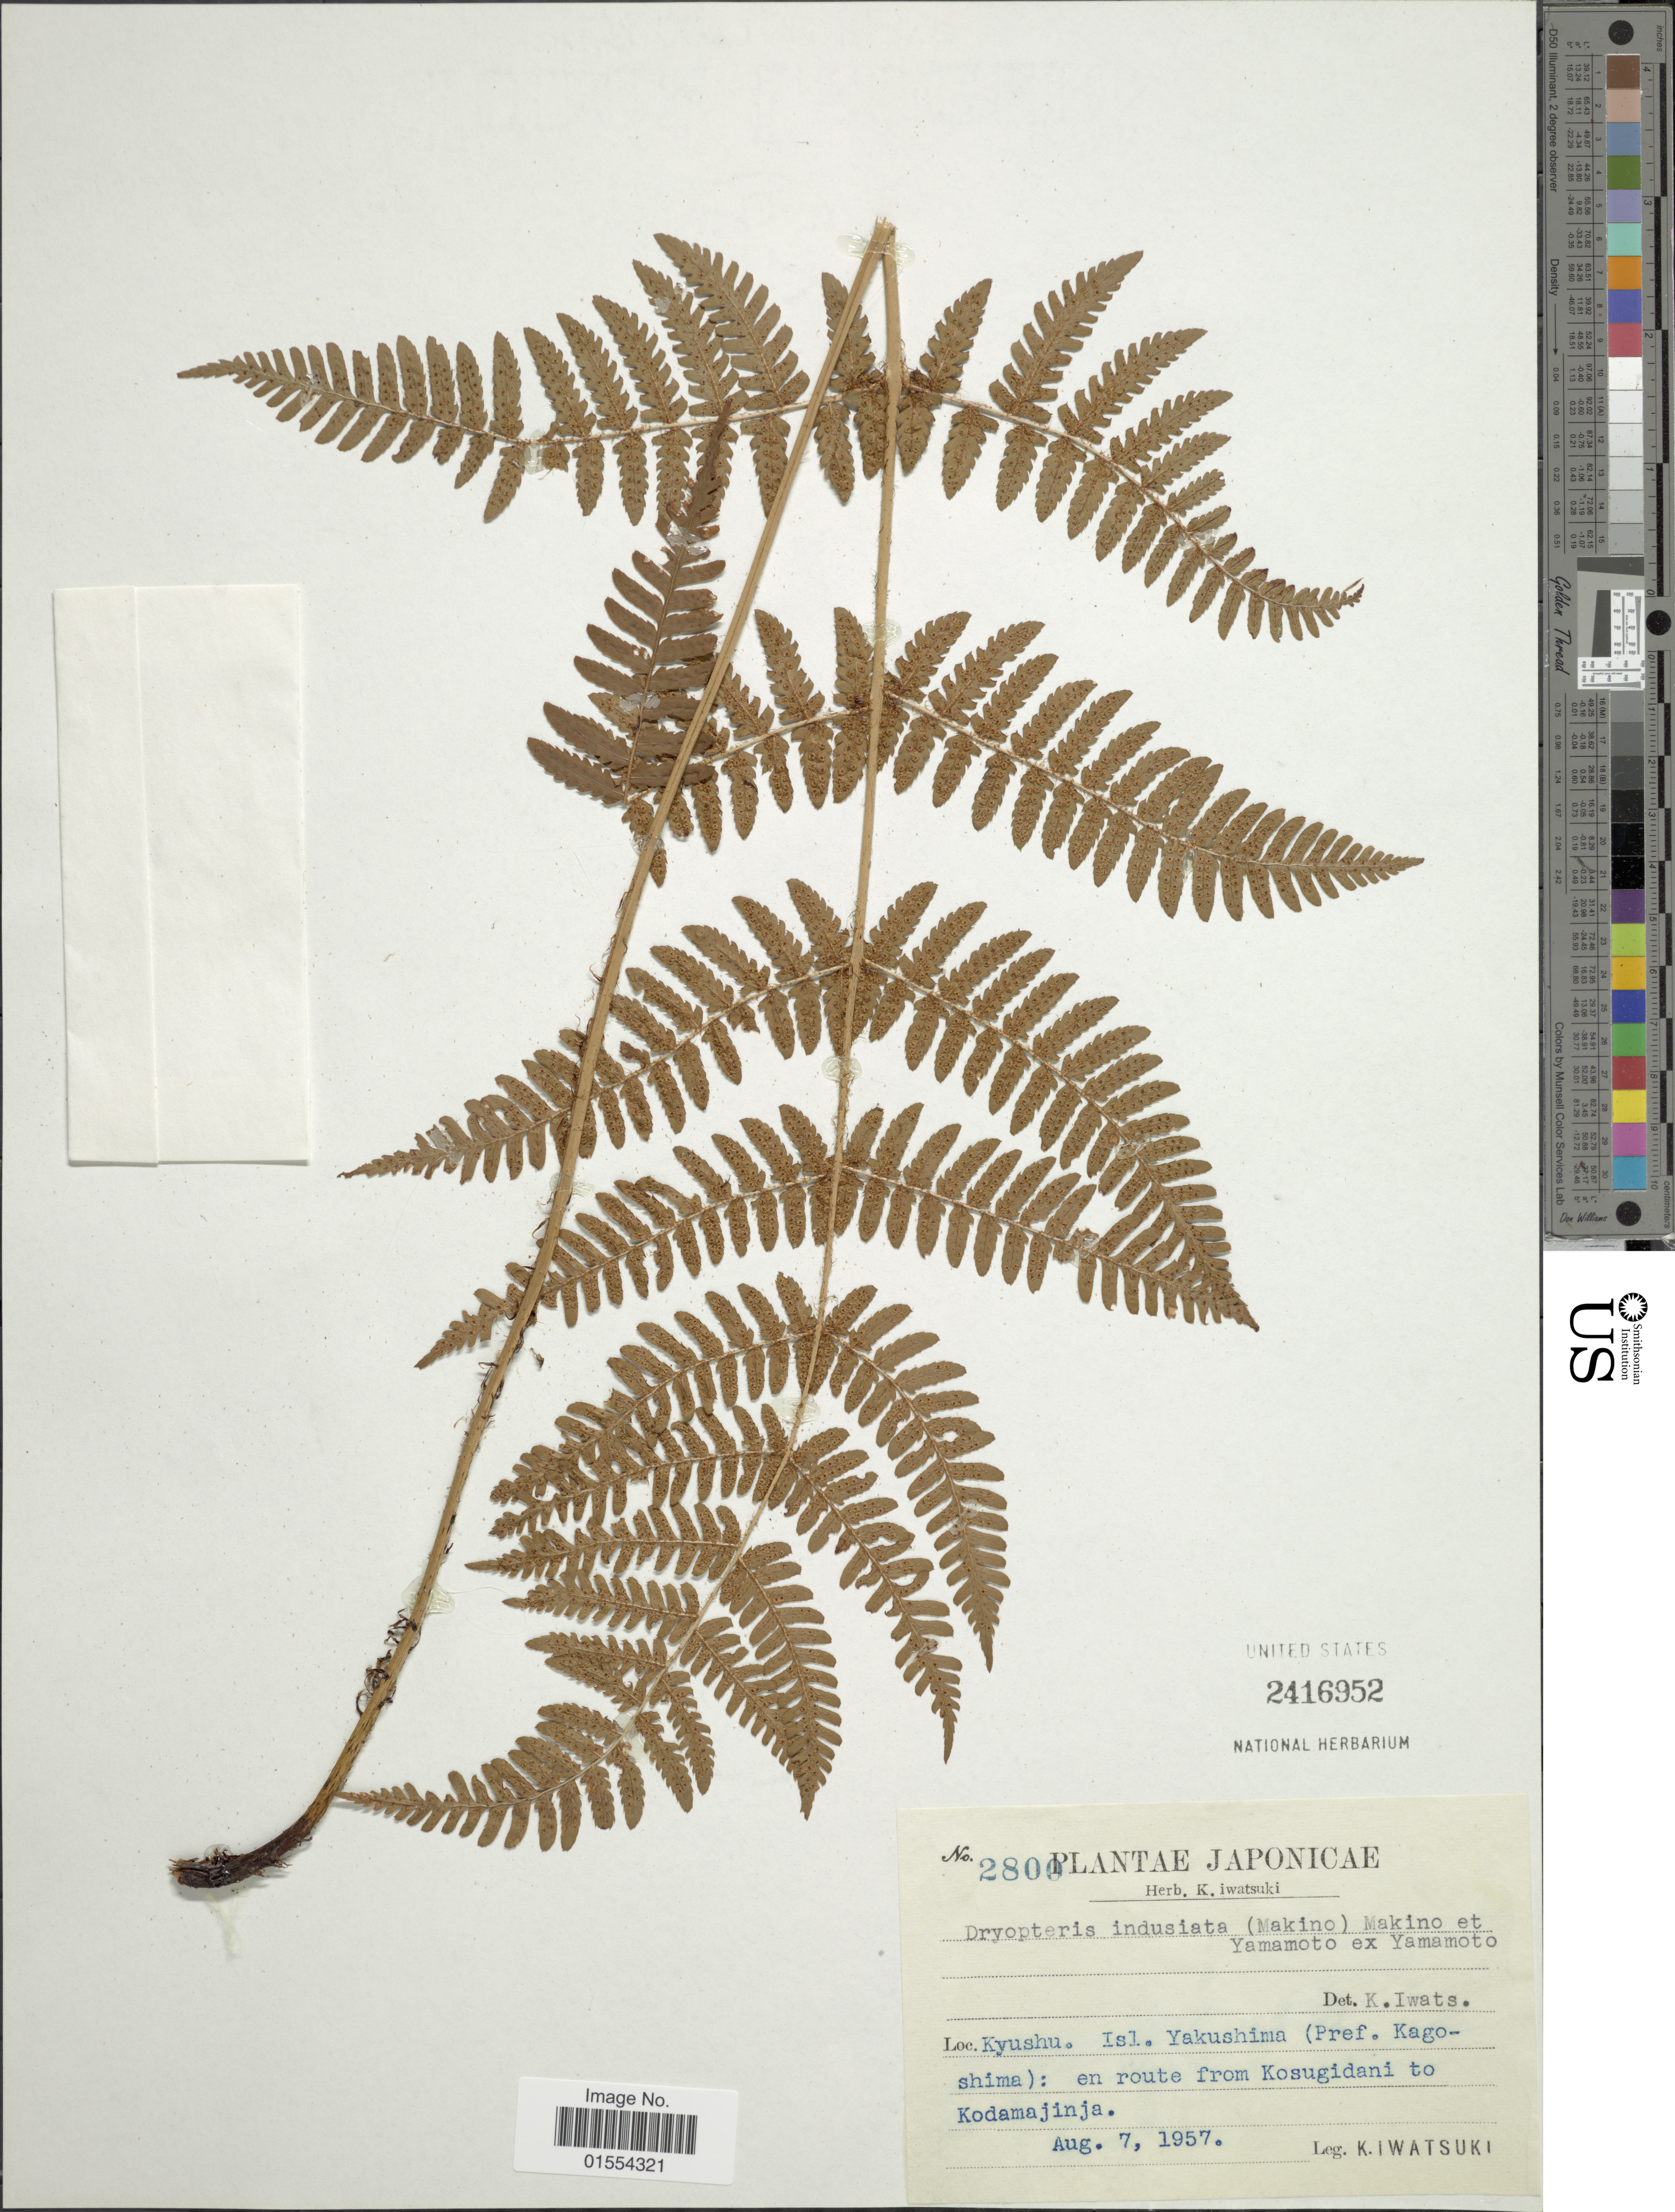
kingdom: Plantae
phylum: Tracheophyta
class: Polypodiopsida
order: Polypodiales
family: Dryopteridaceae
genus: Dryopteris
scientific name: Dryopteris indusiata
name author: (Makino) Makino & Yamam.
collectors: K. Iwatsuki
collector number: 2800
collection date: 1957-08-07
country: Japan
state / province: Kagosima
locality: Japonicae. Kyushu, Isl. Yakushima (Pref. Kagoshima): en route from Kosugidani to Kodamajinja.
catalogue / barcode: US 2416952